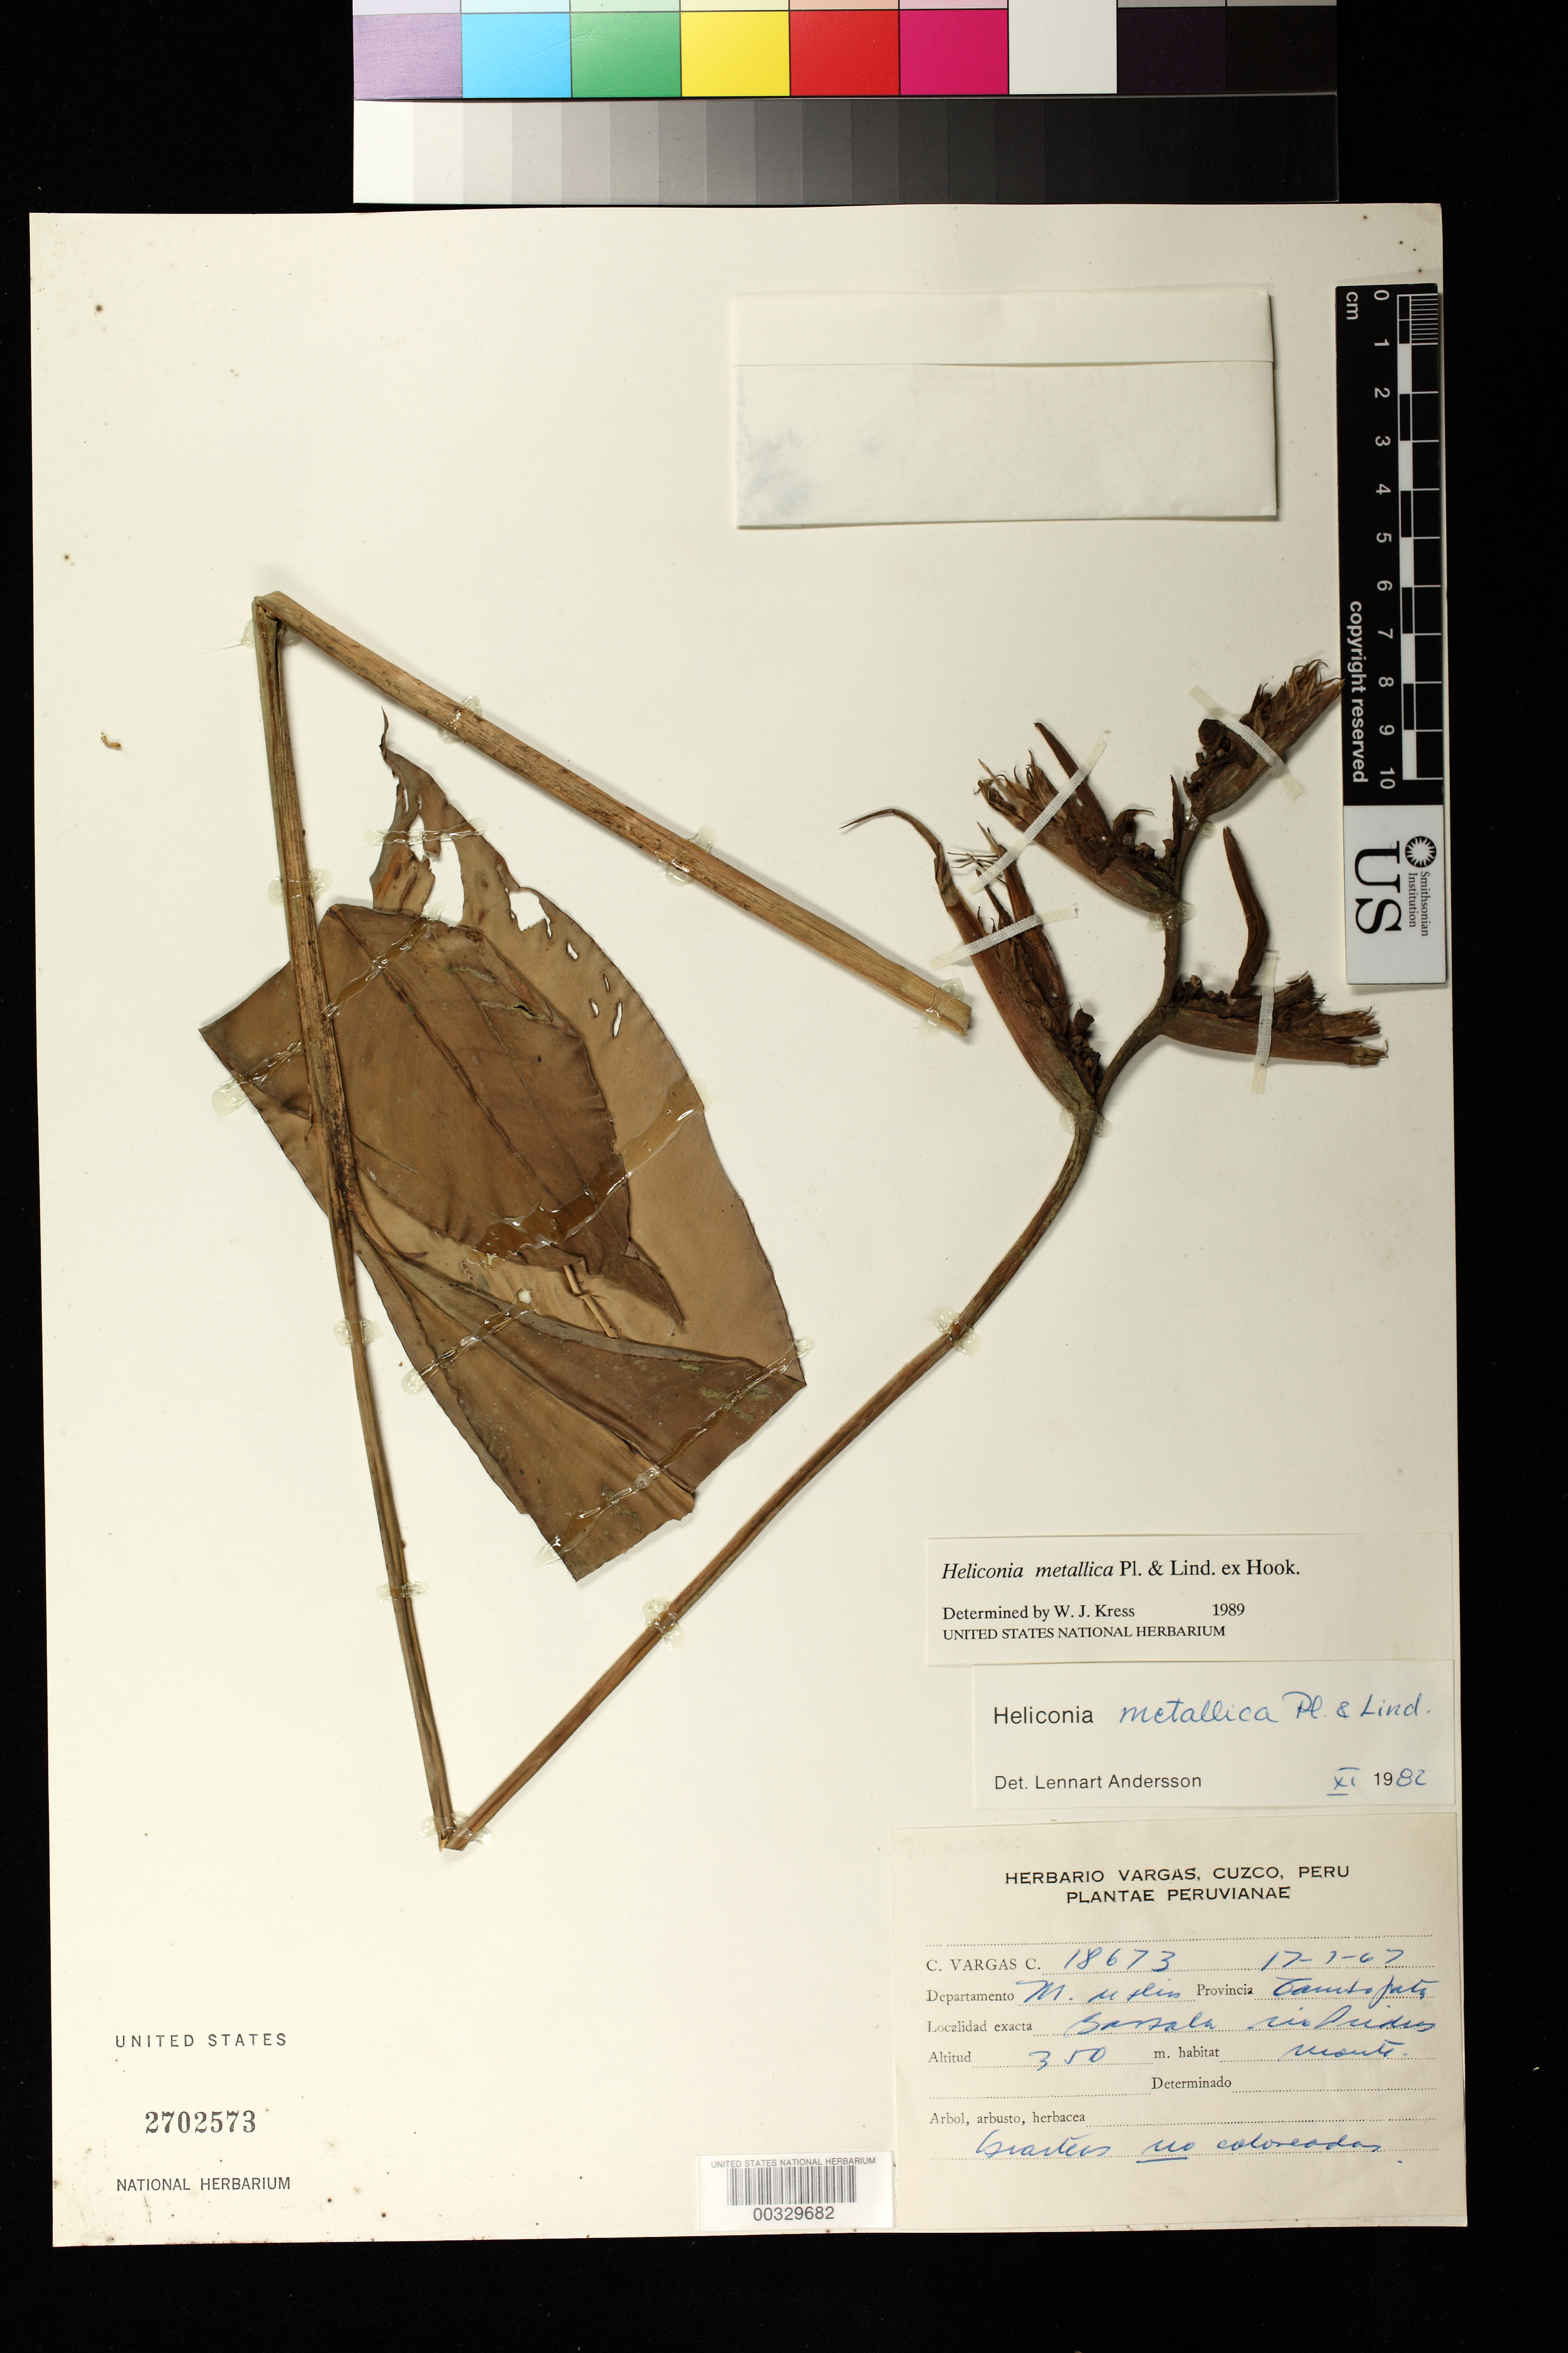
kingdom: Plantae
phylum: Tracheophyta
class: Liliopsida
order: Zingiberales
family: Heliconiaceae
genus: Heliconia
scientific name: Heliconia metallica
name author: Planch. & Linden ex Hook.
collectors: C. Vargas Calderón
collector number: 18673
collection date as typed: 17 Jan 1967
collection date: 1967-01-17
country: Peru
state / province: Madre de Dios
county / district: Tambopata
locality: Barsala rio piedras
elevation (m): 350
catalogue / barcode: US 2702573